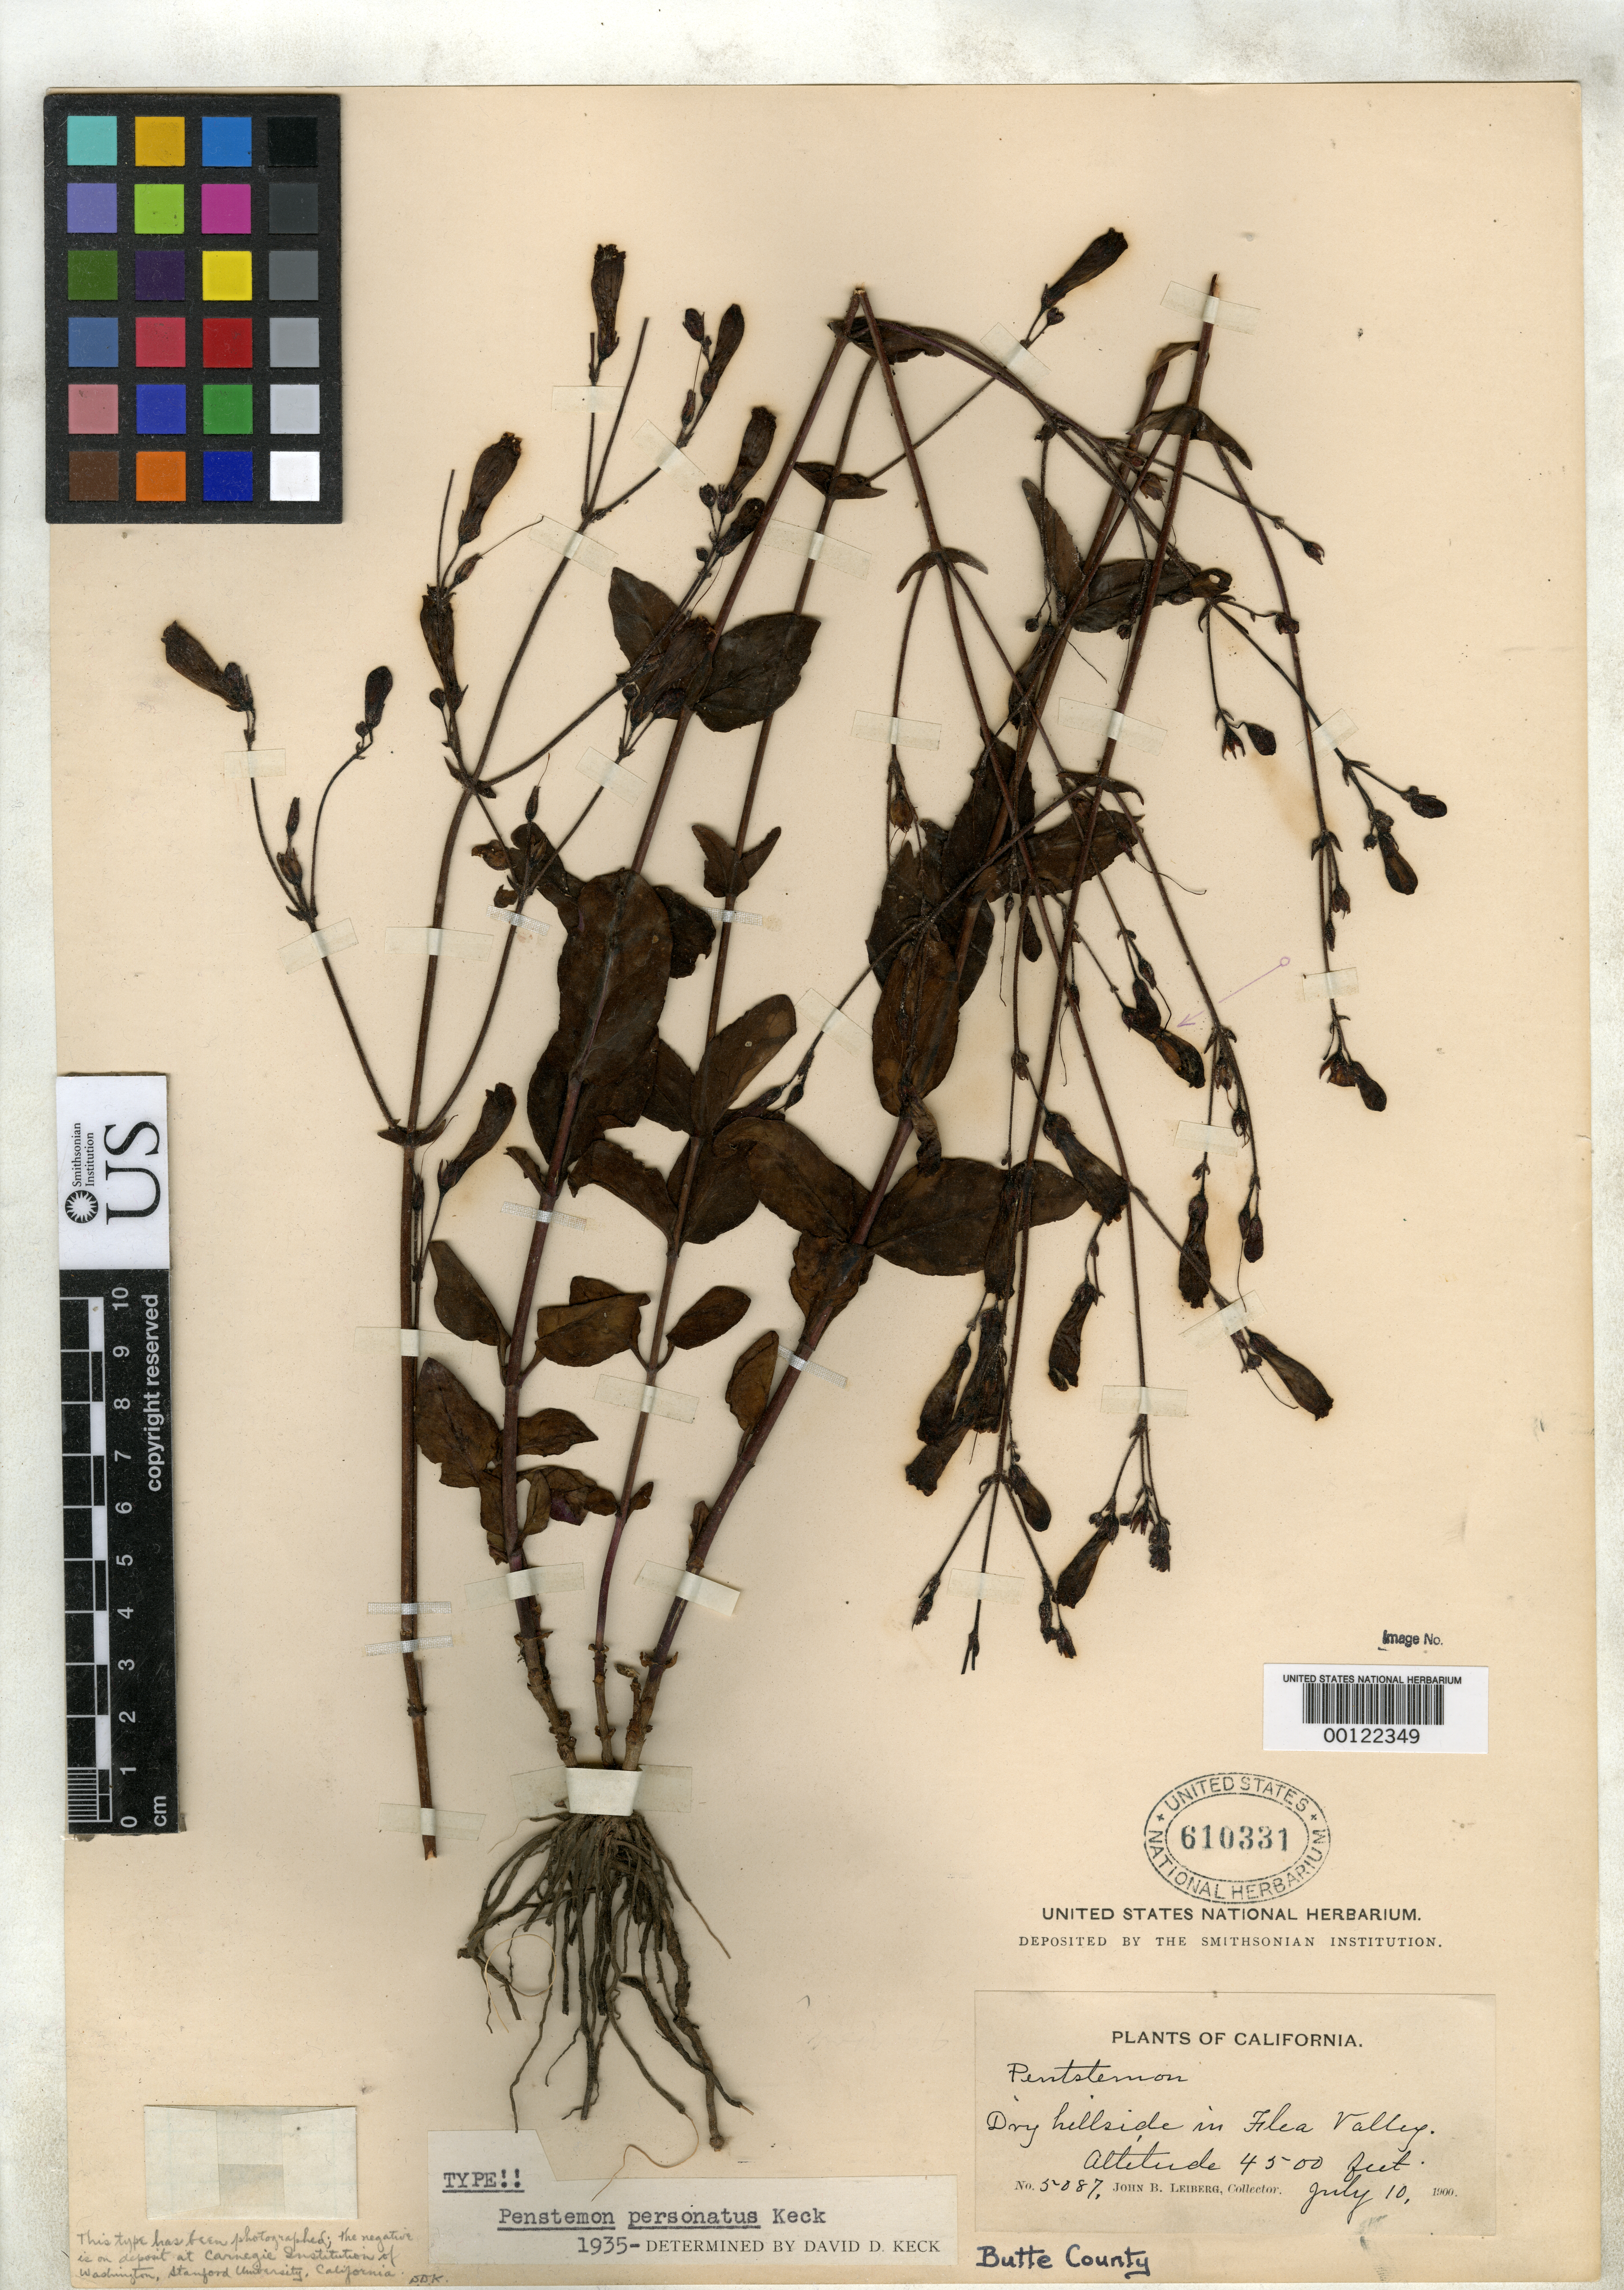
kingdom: Plantae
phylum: Tracheophyta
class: Magnoliopsida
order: Lamiales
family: Plantaginaceae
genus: Penstemon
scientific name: Penstemon personatus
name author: D.D. Keck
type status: Holotype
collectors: J. Leiberg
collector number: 5087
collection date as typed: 10 Jul 1900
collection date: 1900-07-10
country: United States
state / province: California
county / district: Butte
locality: Filea Valley.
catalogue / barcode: US 610331